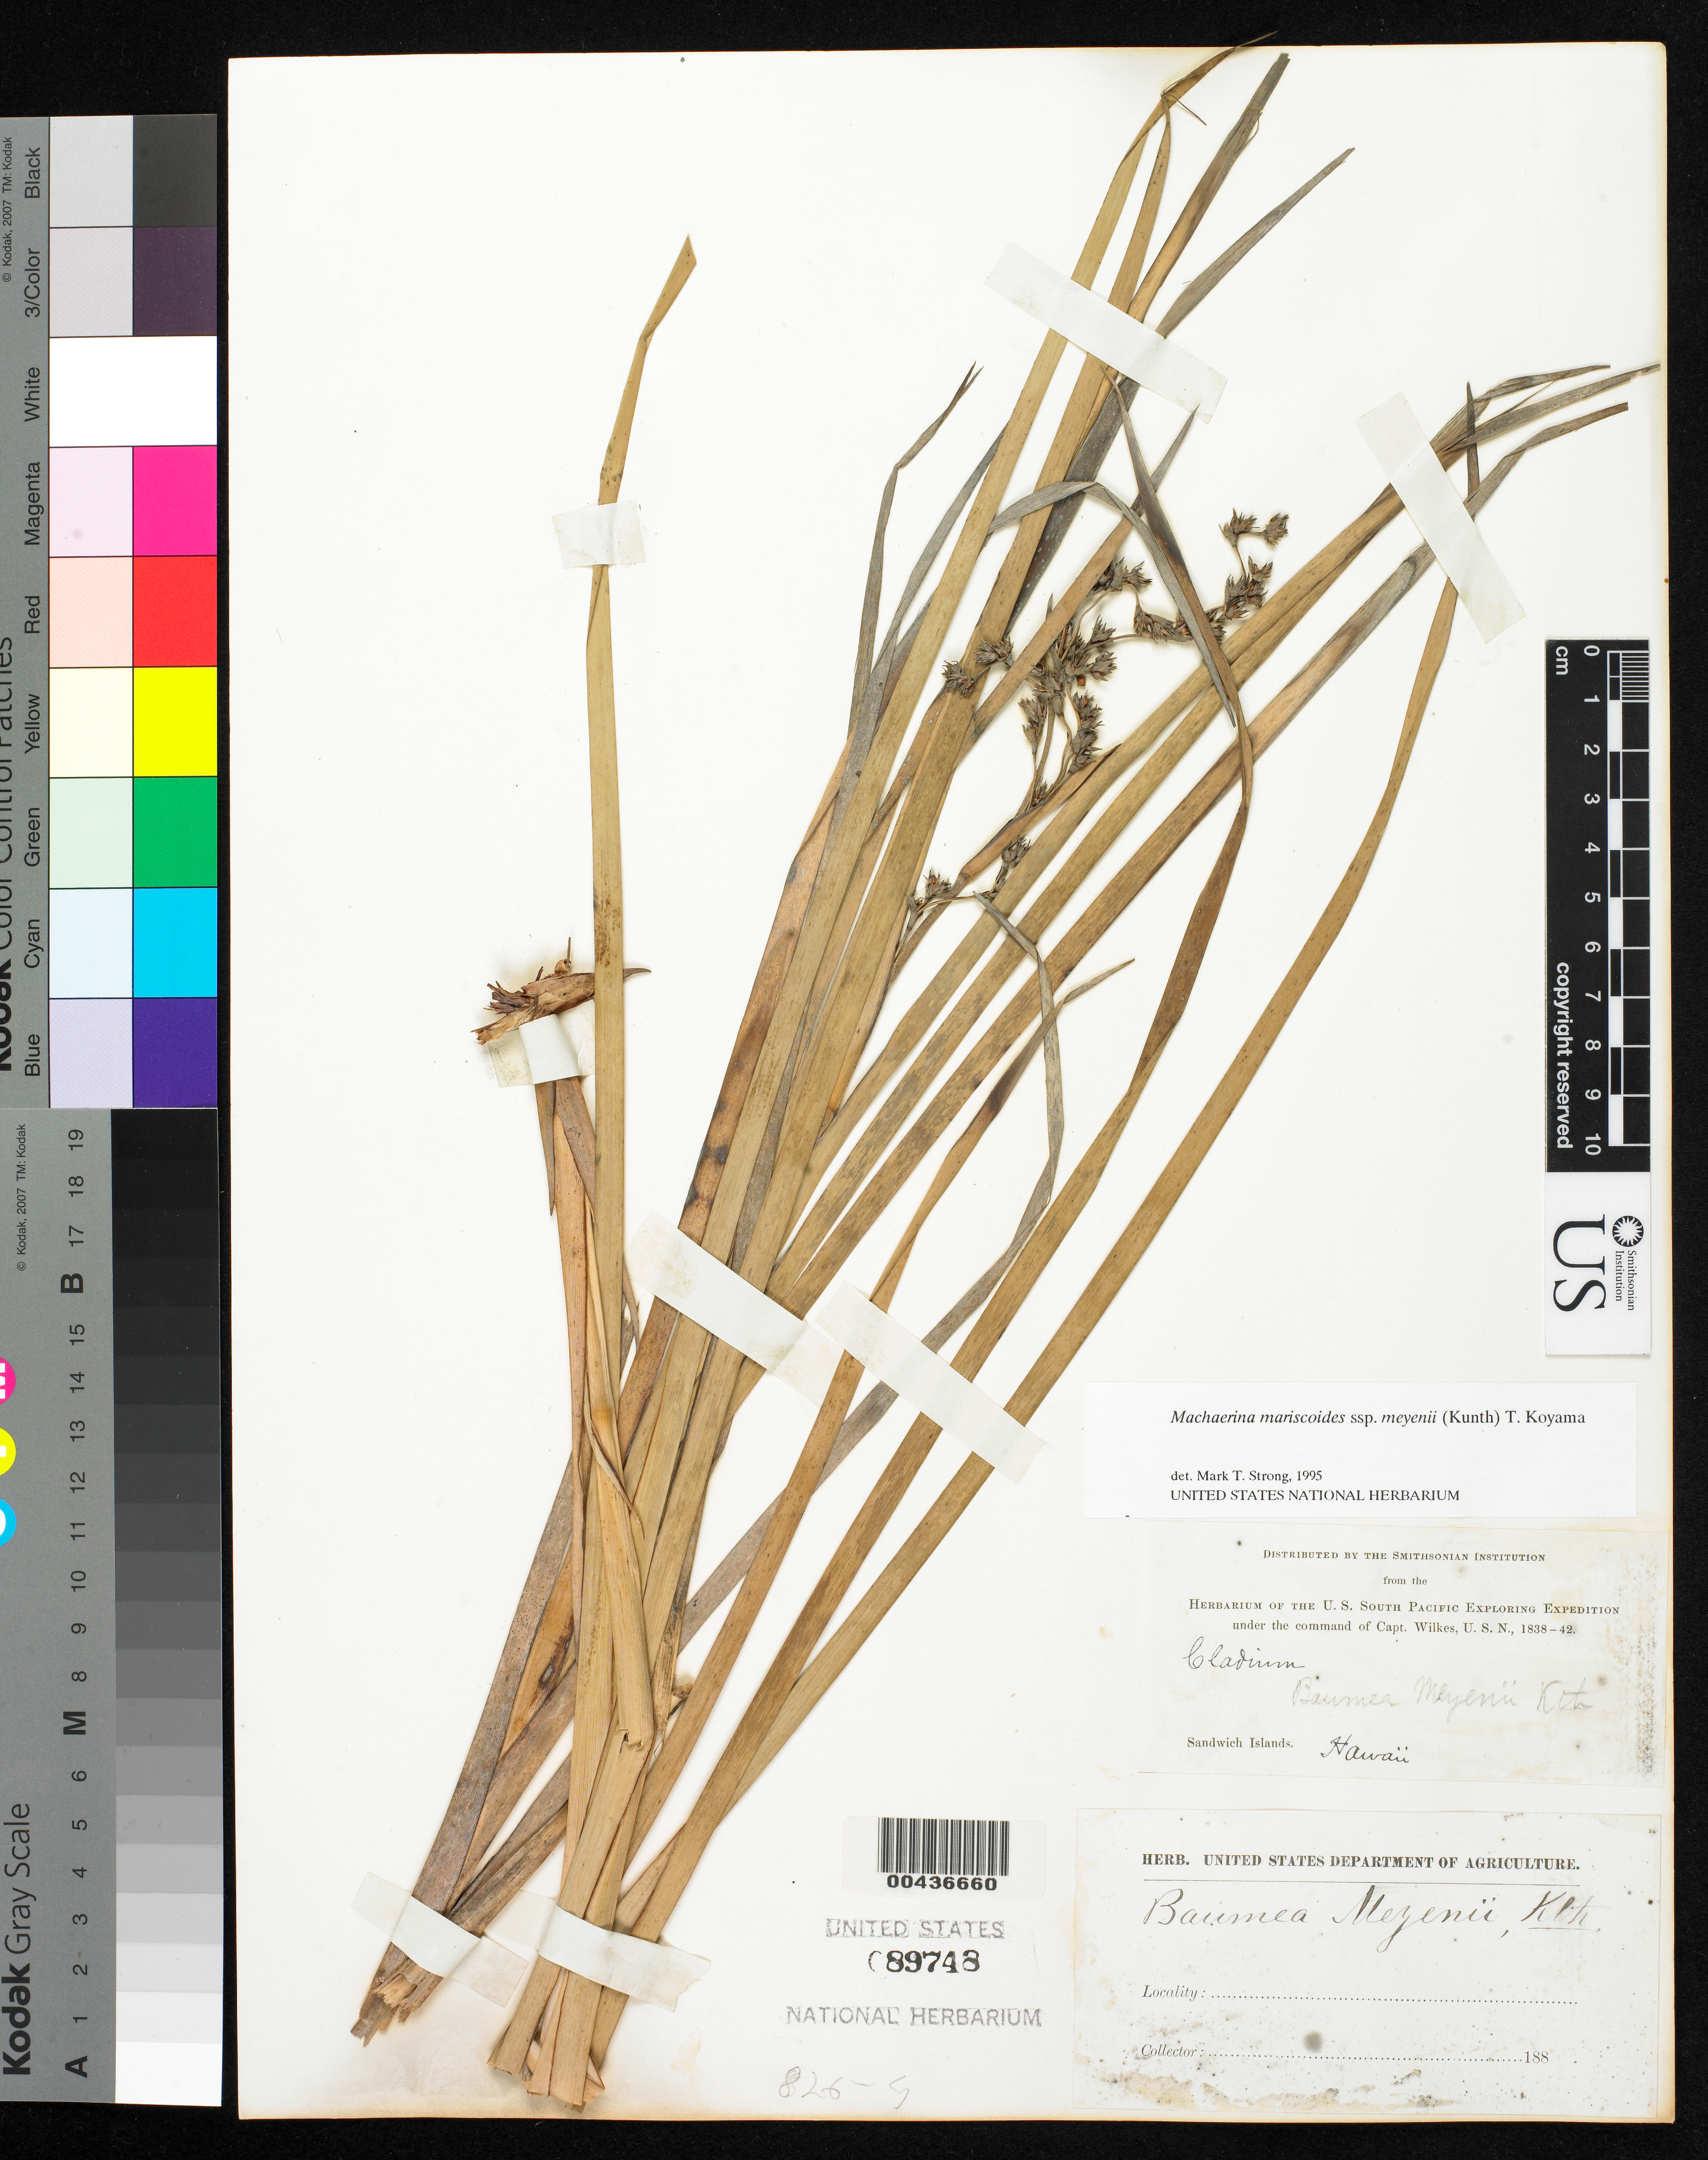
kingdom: Plantae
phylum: Tracheophyta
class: Liliopsida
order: Poales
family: Cyperaceae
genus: Machaerina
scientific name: Machaerina mariscoides subsp. meyenii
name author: (Kunth) T. Koyama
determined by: Strong, M. T., (US), Smithsonian Institution - National Museum of Natural History (UNITED STATES)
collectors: Wilkes Explor. Exped.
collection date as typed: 1838 to -- --- 1842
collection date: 1838/1842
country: United States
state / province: Hawaii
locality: Sandwich Islands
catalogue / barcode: US 89748